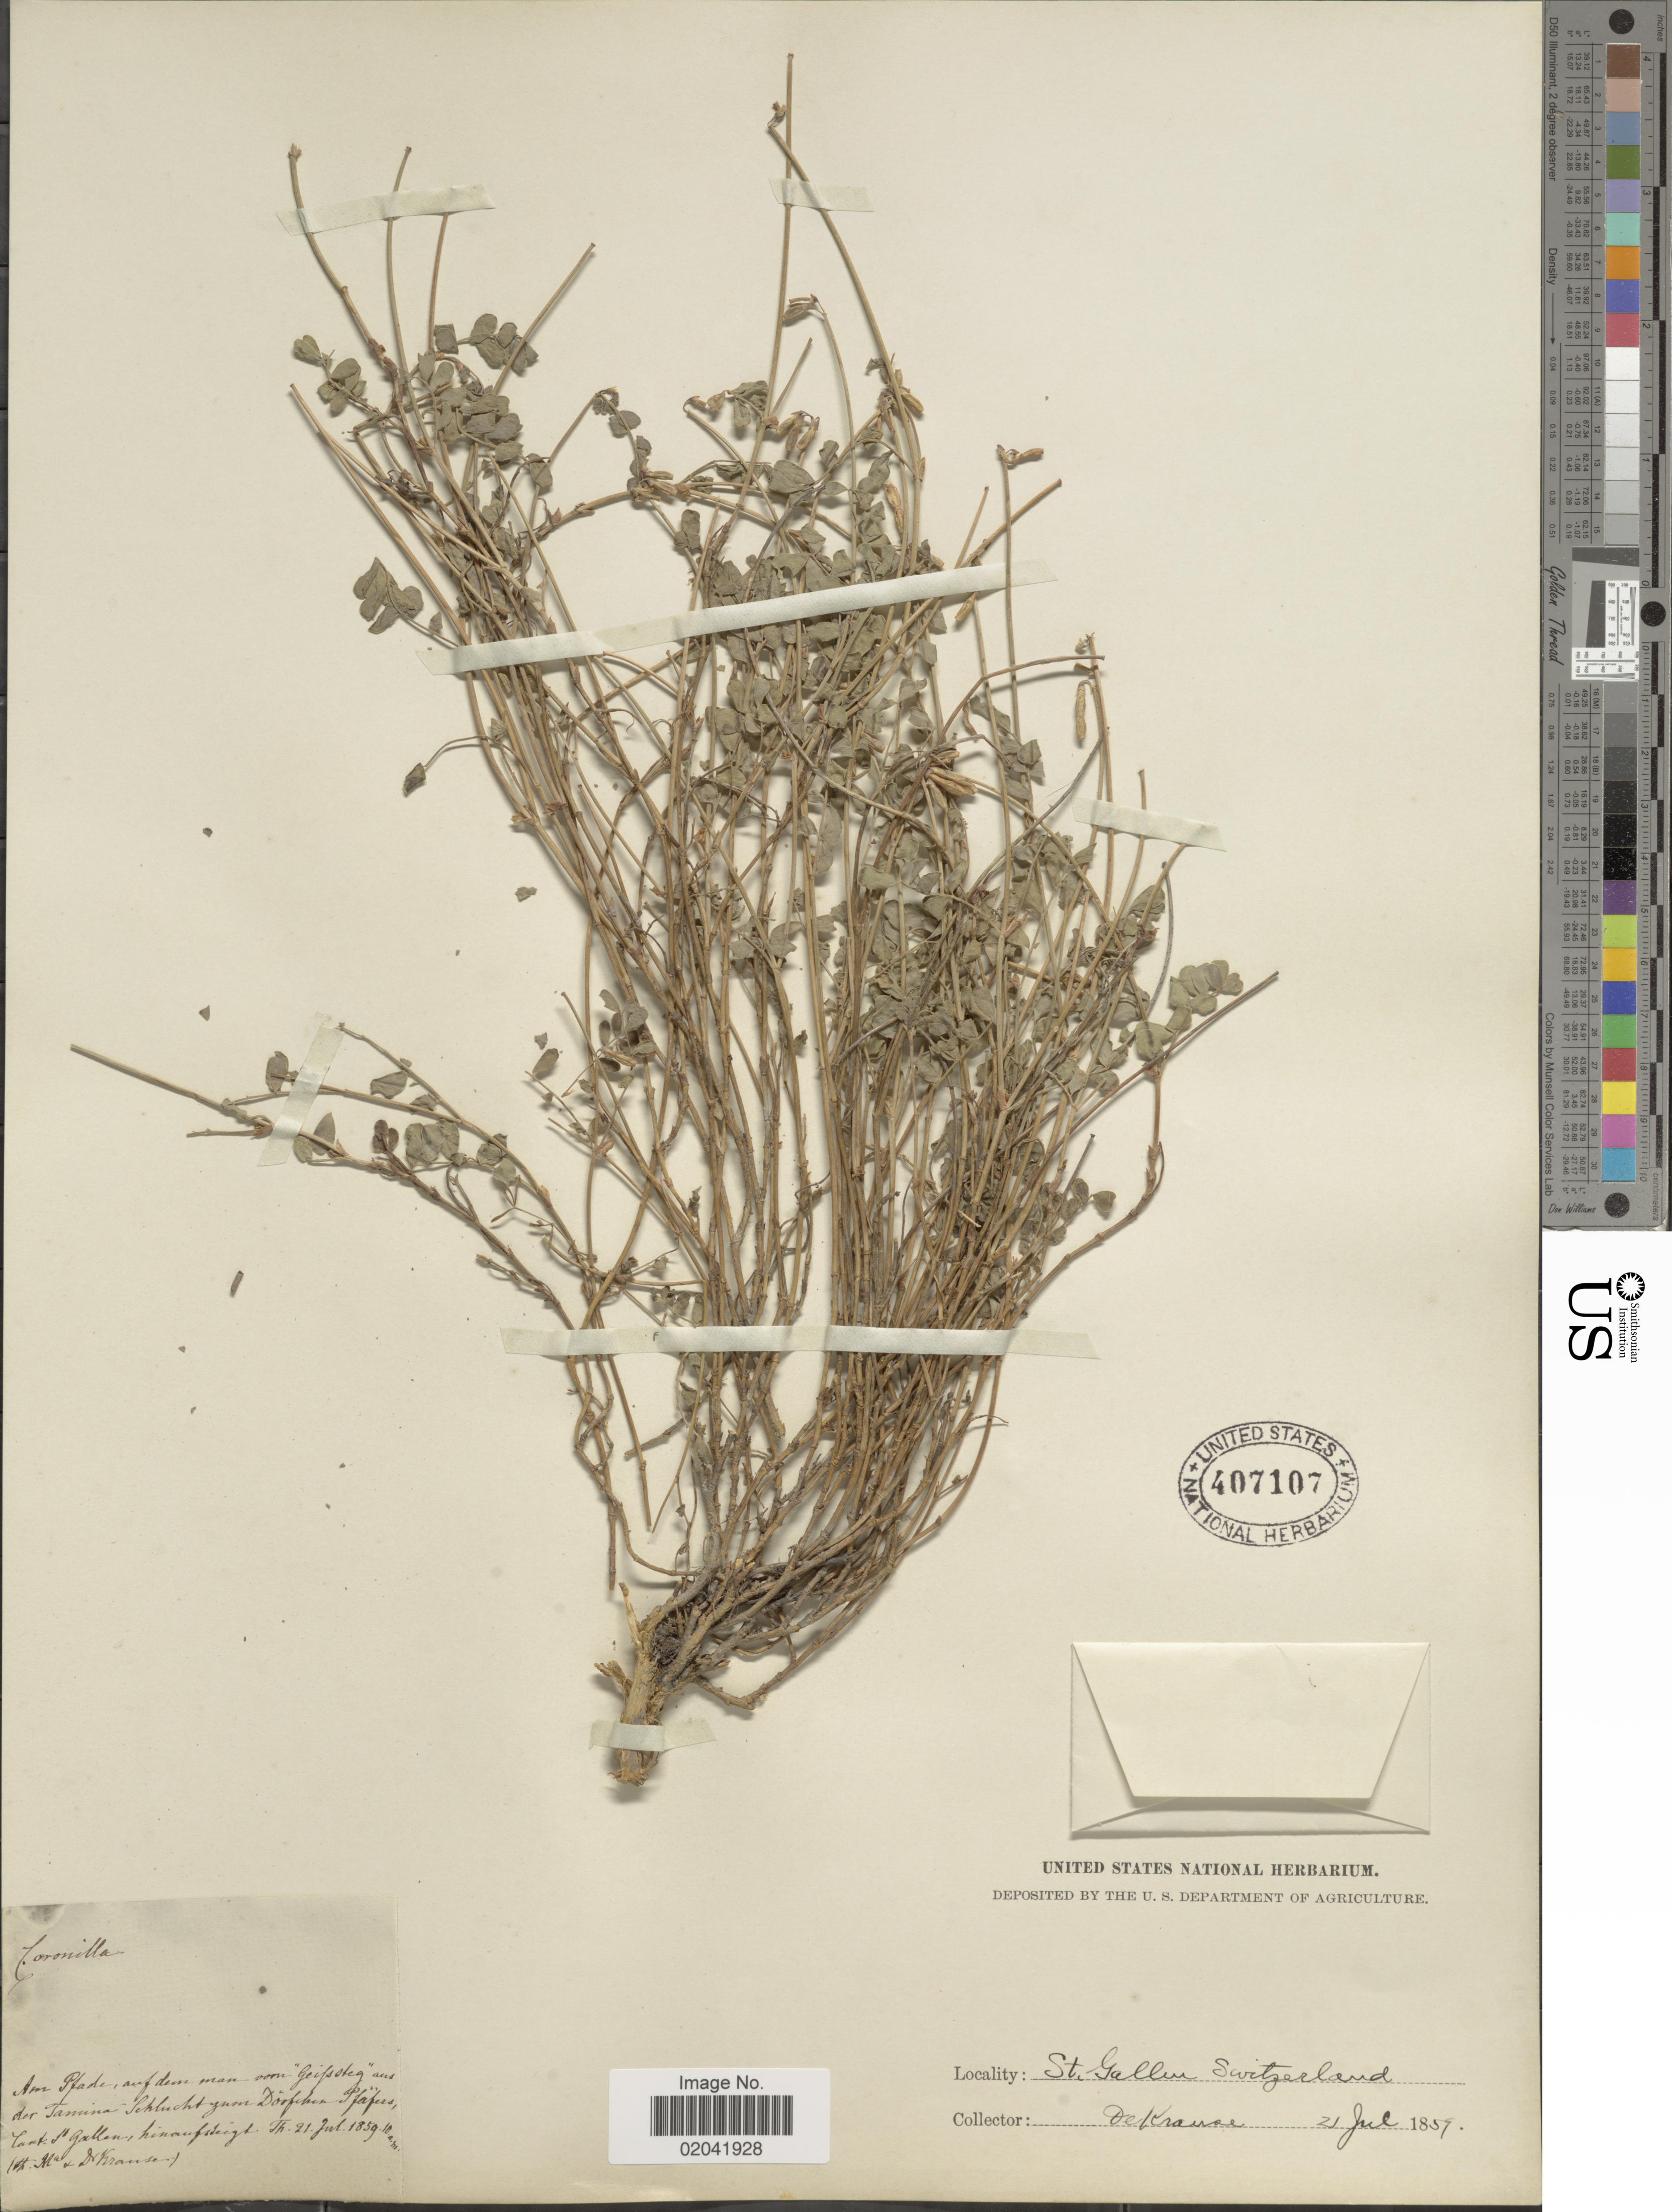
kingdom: Plantae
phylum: Tracheophyta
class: Magnoliopsida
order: Fabales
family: Fabaceae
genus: Coronilla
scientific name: Coronilla sp.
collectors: -- Krause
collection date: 1859-07-21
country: Switzerland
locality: St Gallin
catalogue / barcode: US 407107